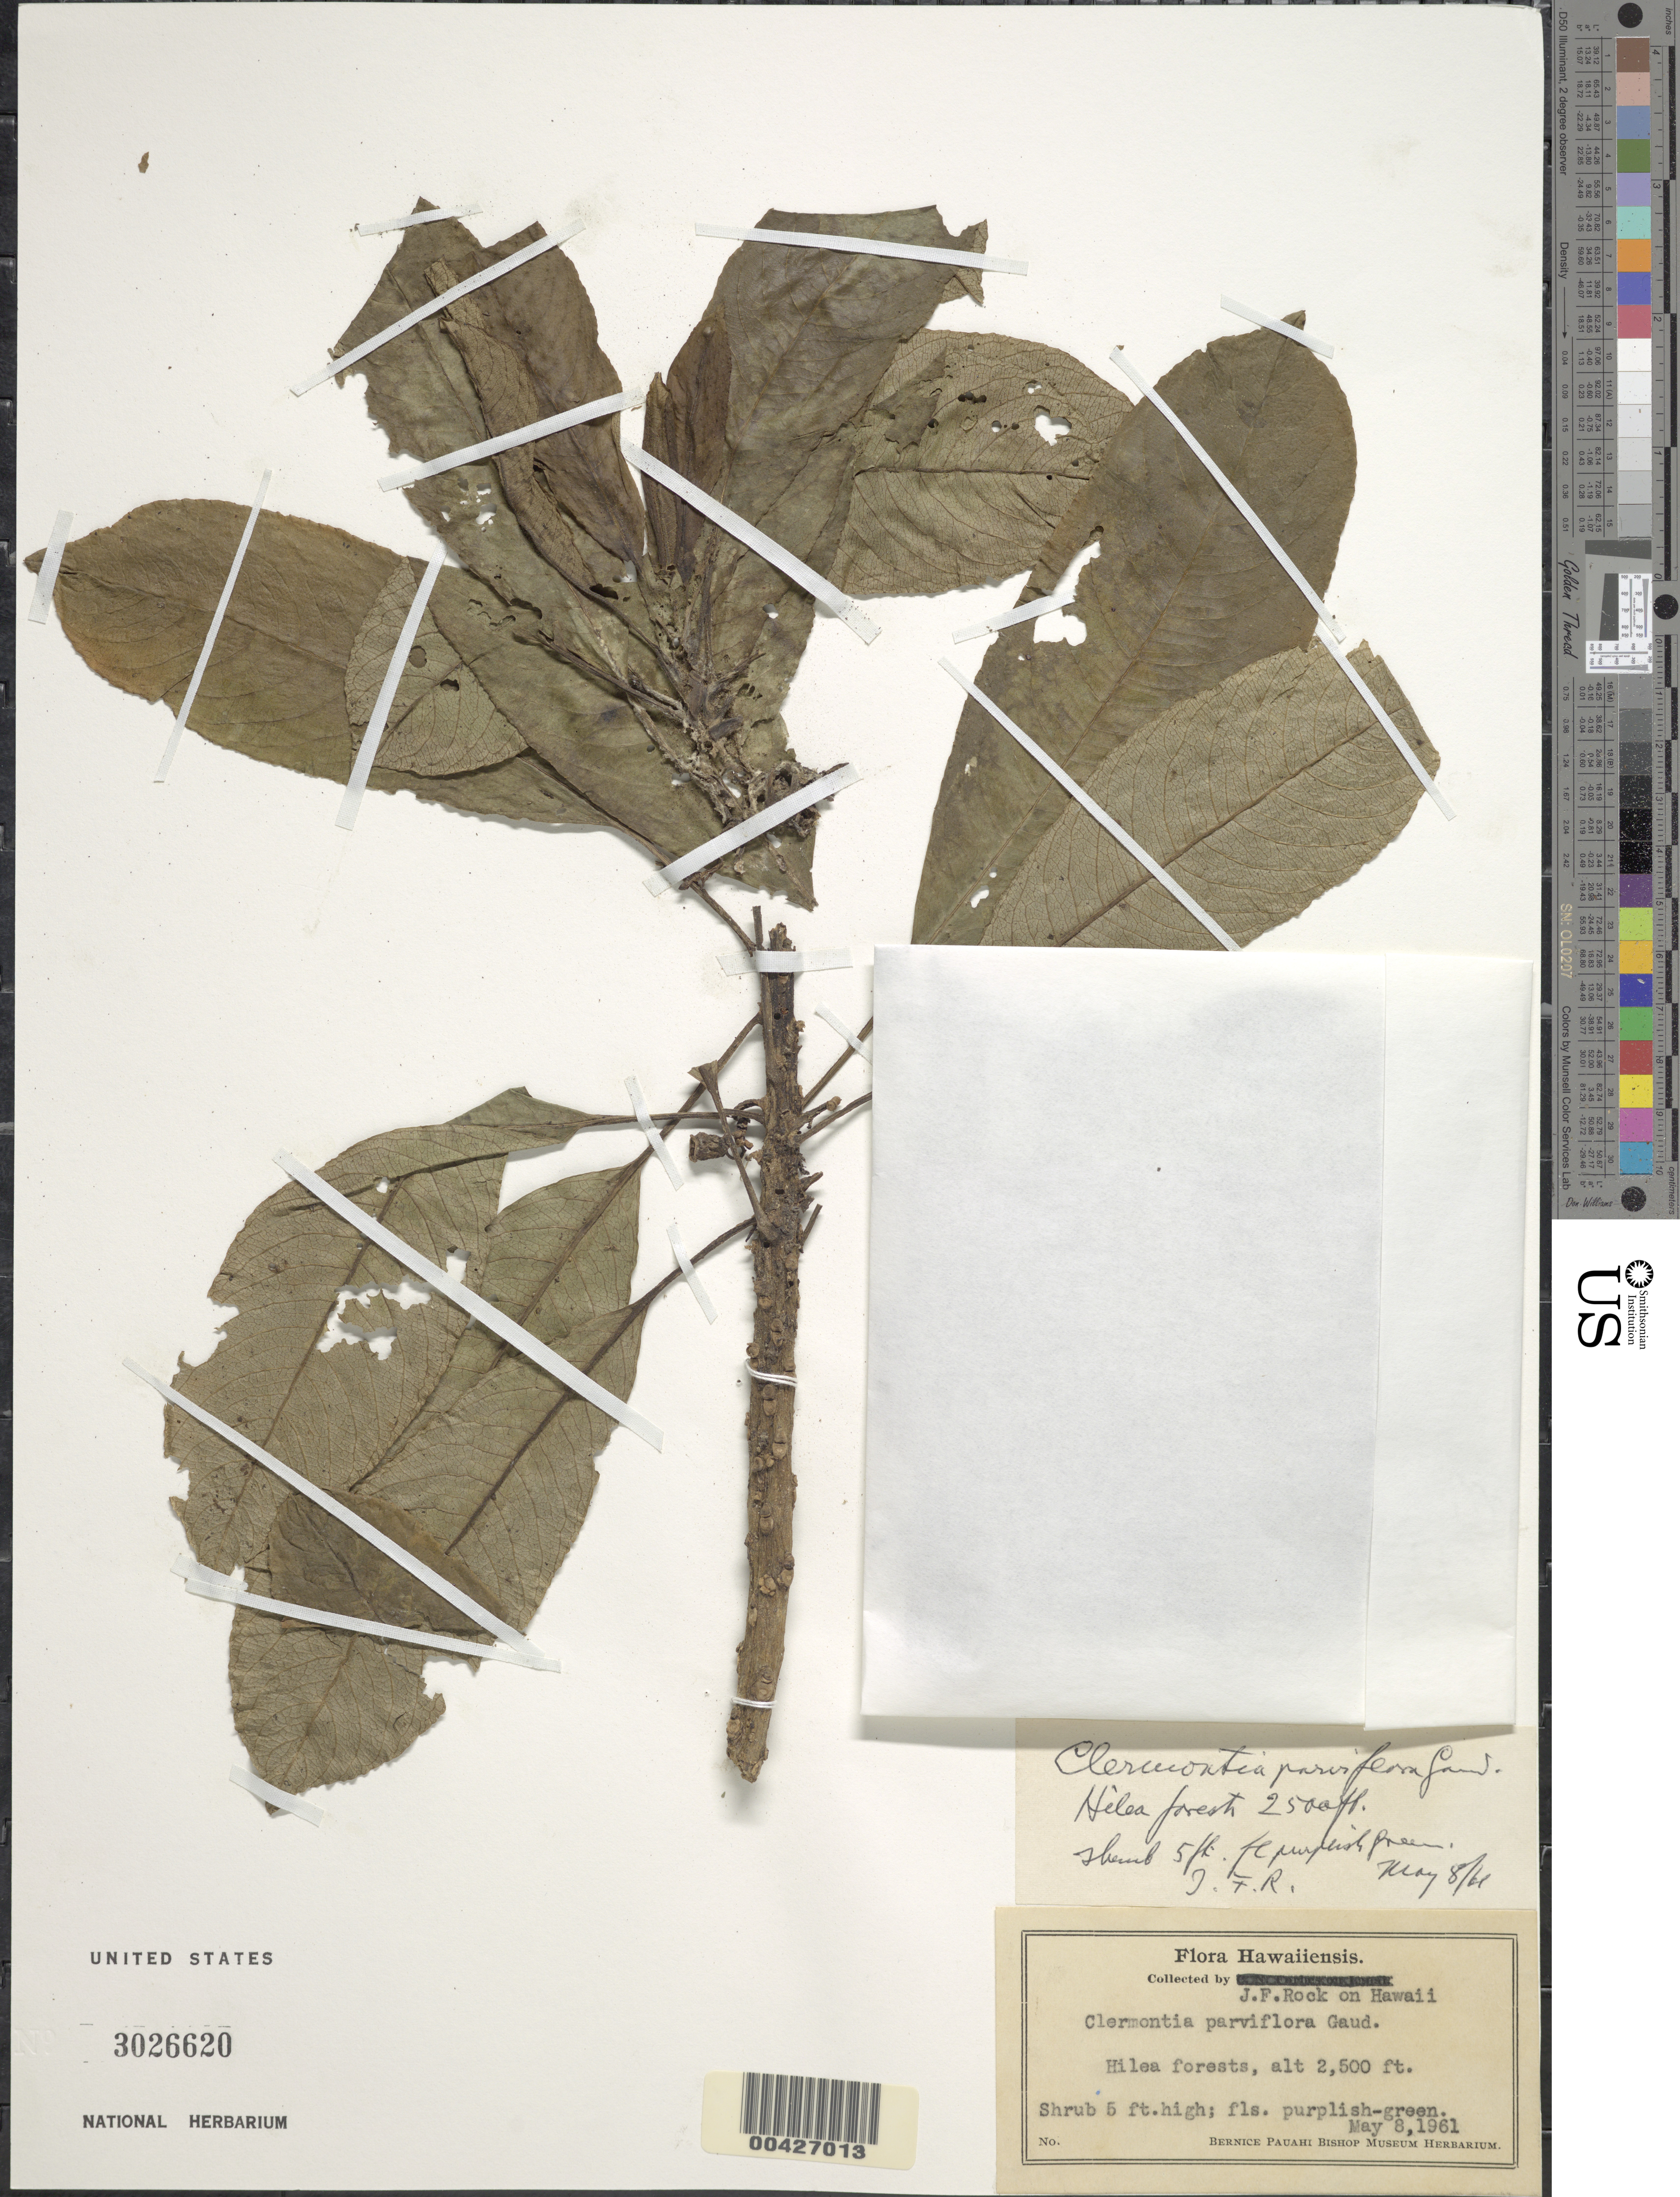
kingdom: Plantae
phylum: Tracheophyta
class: Magnoliopsida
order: Asterales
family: Campanulaceae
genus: Clermontia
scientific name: Clermontia parviflora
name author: Gaudich. ex A. Gray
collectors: J. F. Rock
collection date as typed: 8 May 1961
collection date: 1961-05-08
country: United States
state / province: Hawaii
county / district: Hawaii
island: Hawaii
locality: Hilea Forest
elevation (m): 762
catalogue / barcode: US 3026620